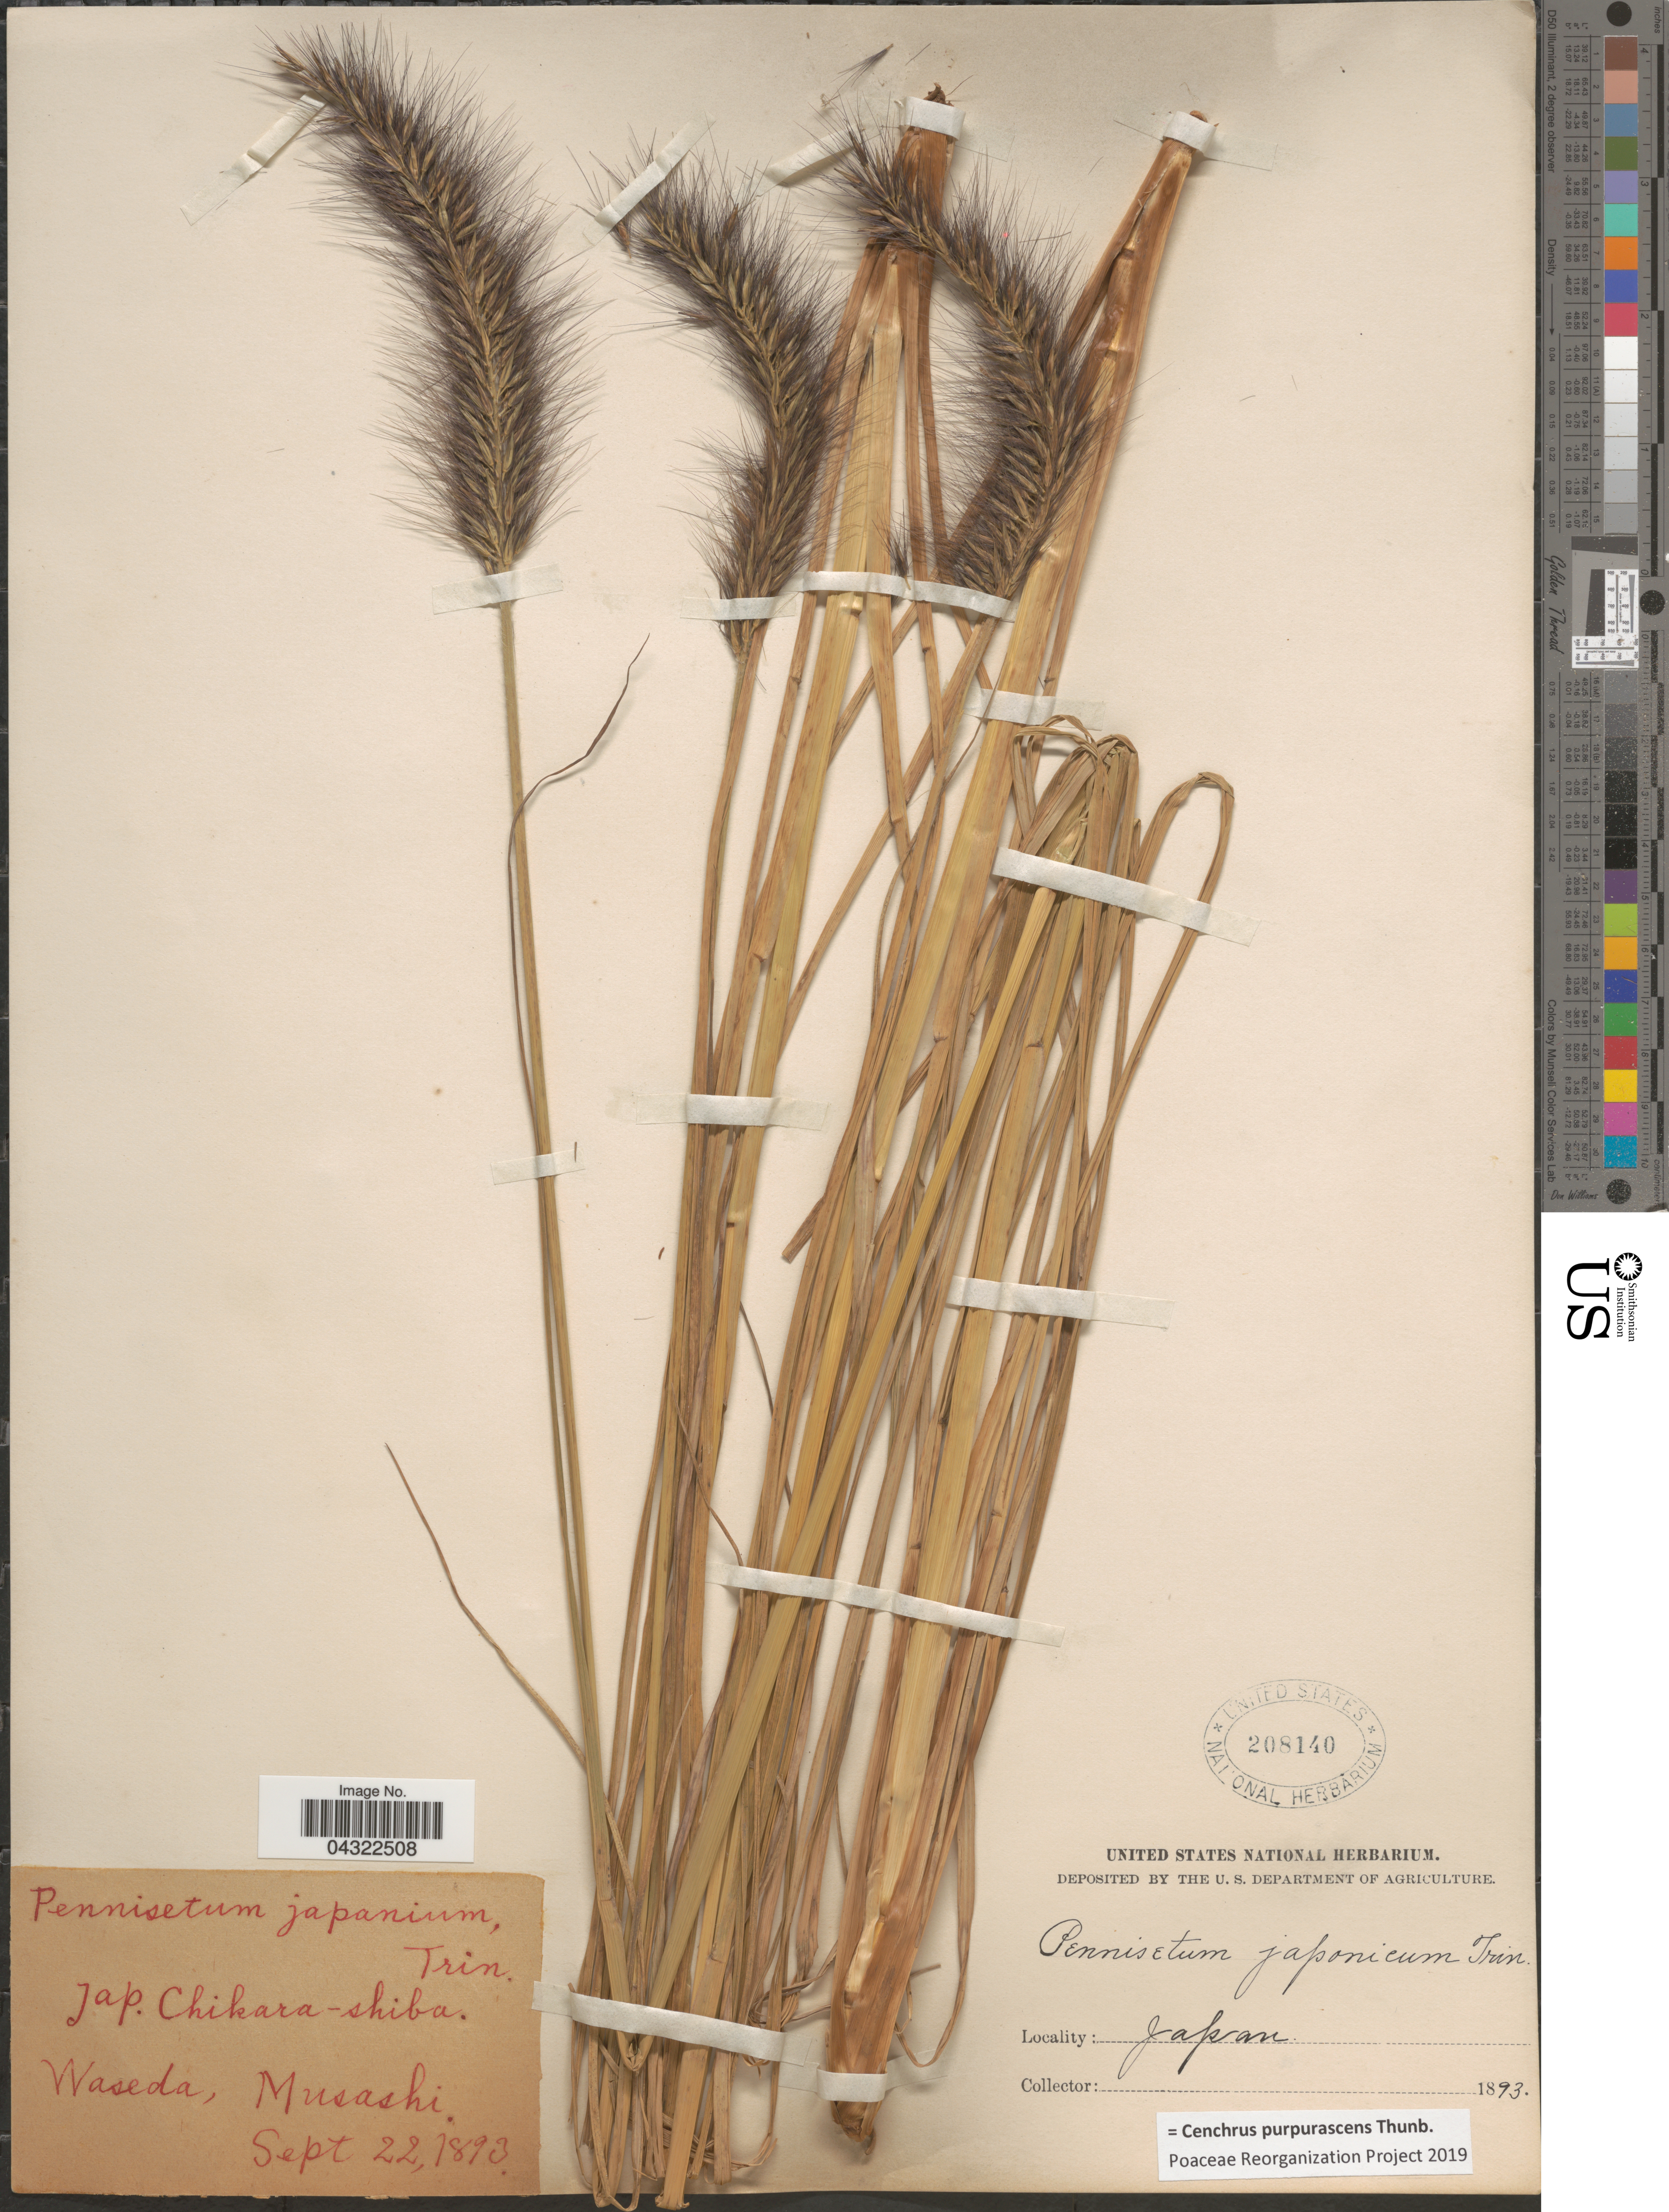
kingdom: Plantae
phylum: Tracheophyta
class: Liliopsida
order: Poales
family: Poaceae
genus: Cenchrus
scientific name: Cenchrus purpurascens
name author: Thunb.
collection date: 1893-09-22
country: Japan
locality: Waseda, Musashi.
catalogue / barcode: US 208140